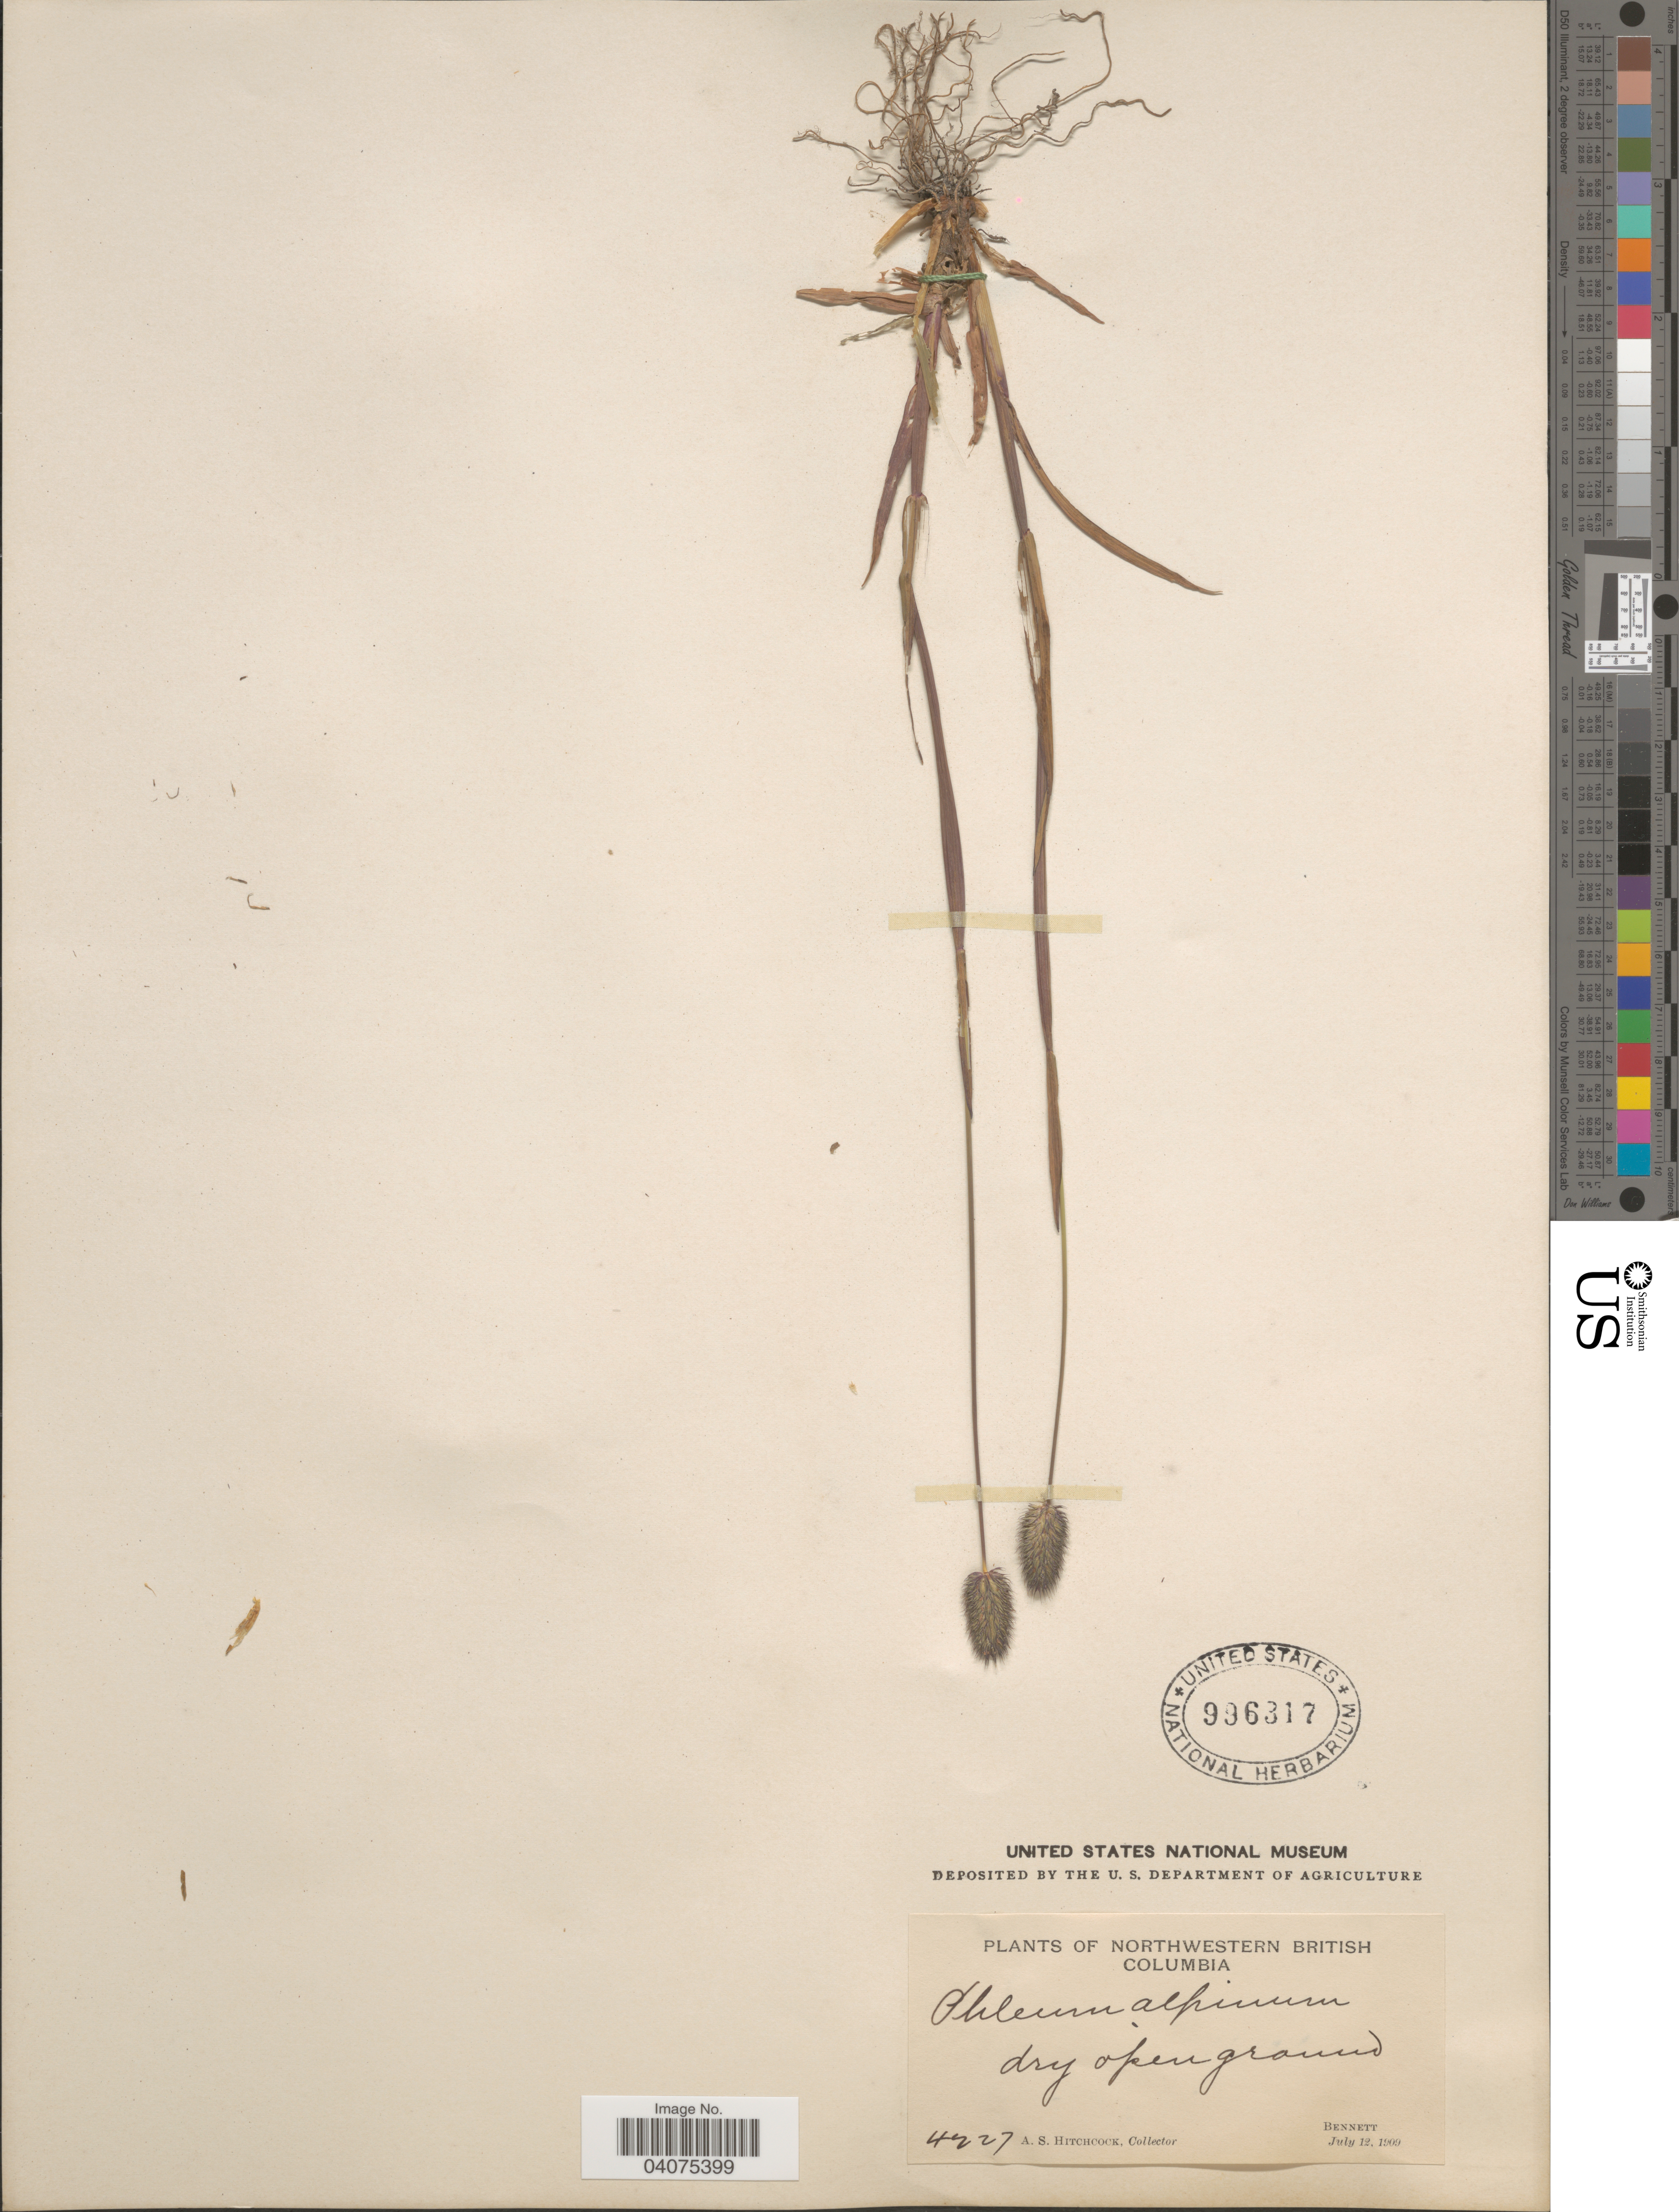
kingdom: Plantae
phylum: Tracheophyta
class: Liliopsida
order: Poales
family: Poaceae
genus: Phleum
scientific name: Phleum alpinum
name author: L.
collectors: A. S. Hitchcock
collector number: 4227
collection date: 1909-07-12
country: Canada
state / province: British Columbia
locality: Northwestern British Columbia. Bennett.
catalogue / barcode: US 996317